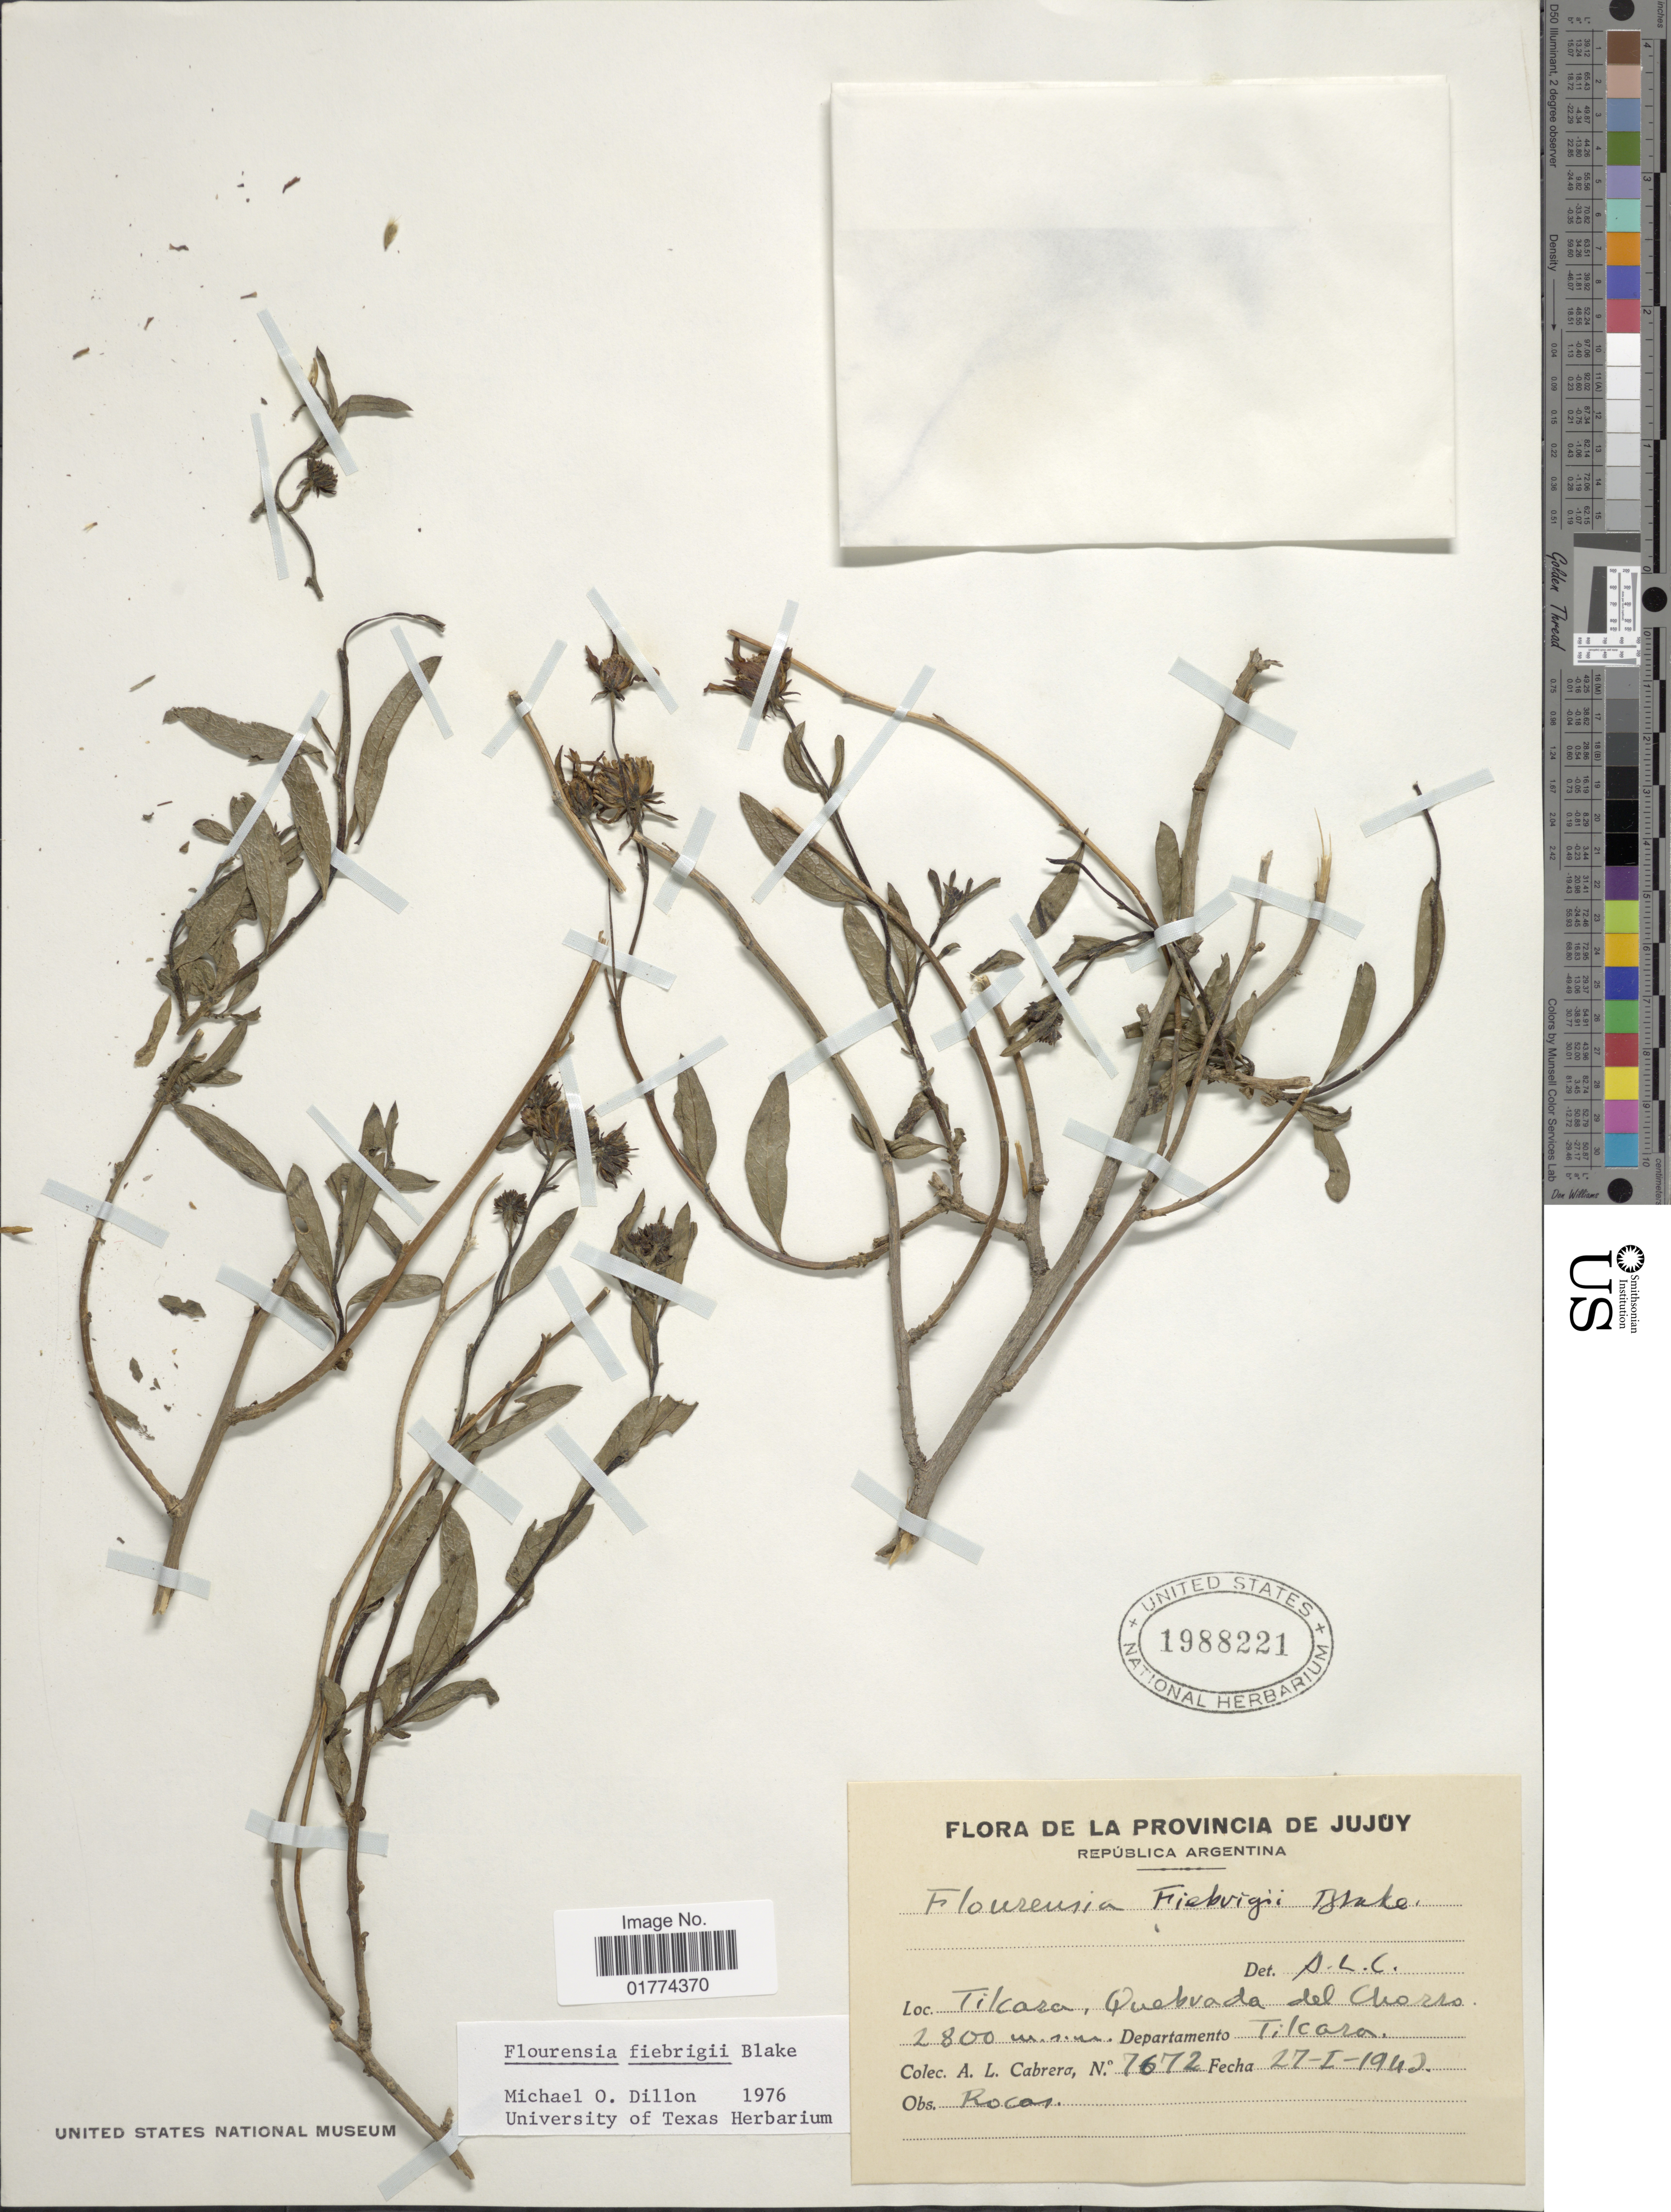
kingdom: Plantae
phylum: Tracheophyta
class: Magnoliopsida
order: Asterales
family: Asteraceae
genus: Flourensia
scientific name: Flourensia fiebrigii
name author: S.F. Blake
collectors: A. L. Cabrera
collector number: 7672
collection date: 1942-01-27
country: Argentina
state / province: Jujuy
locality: Tilcara, Quebrada del Chorro, Departamento Tilcara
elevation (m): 2800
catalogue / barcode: US 1988221